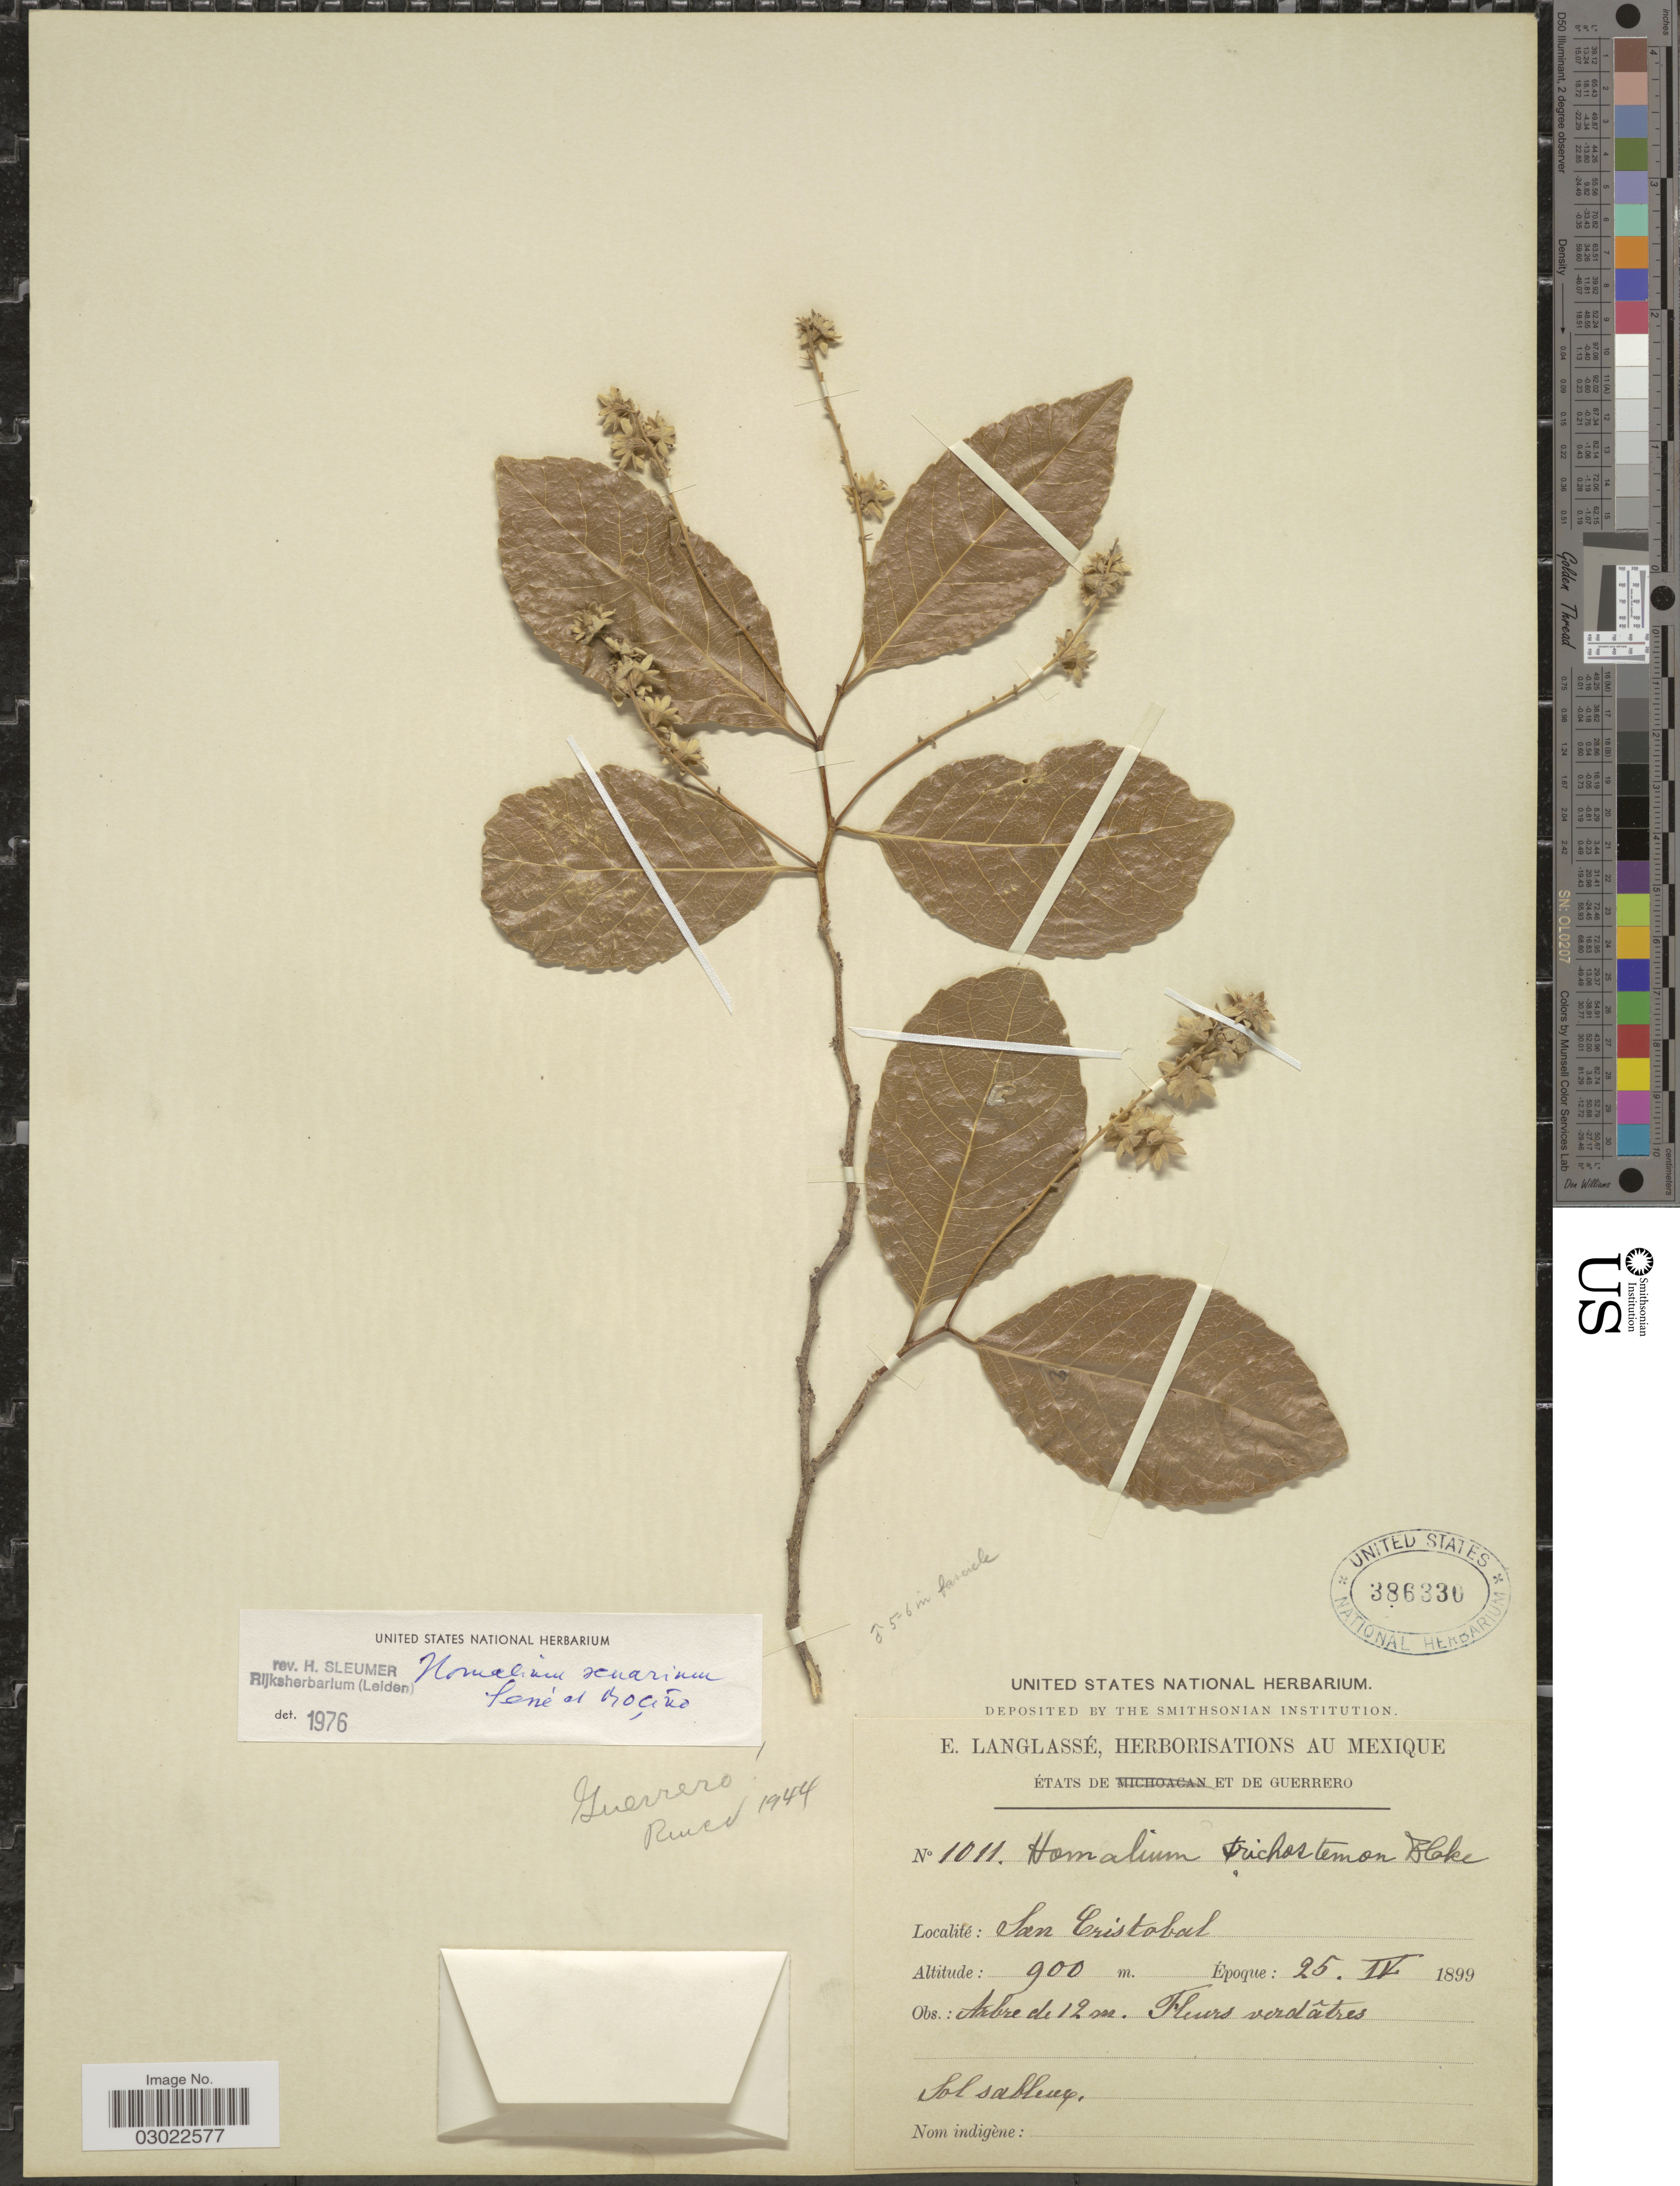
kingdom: Plantae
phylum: Tracheophyta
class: Magnoliopsida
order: Malpighiales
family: Salicaceae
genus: Homalium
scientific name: Homalium senarium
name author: Sessé & Moc. ex DC.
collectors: E. Langlassé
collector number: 1011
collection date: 1899-04-25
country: Mexico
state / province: Guerrero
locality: San Cristobal.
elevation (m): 900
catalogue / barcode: US 386330